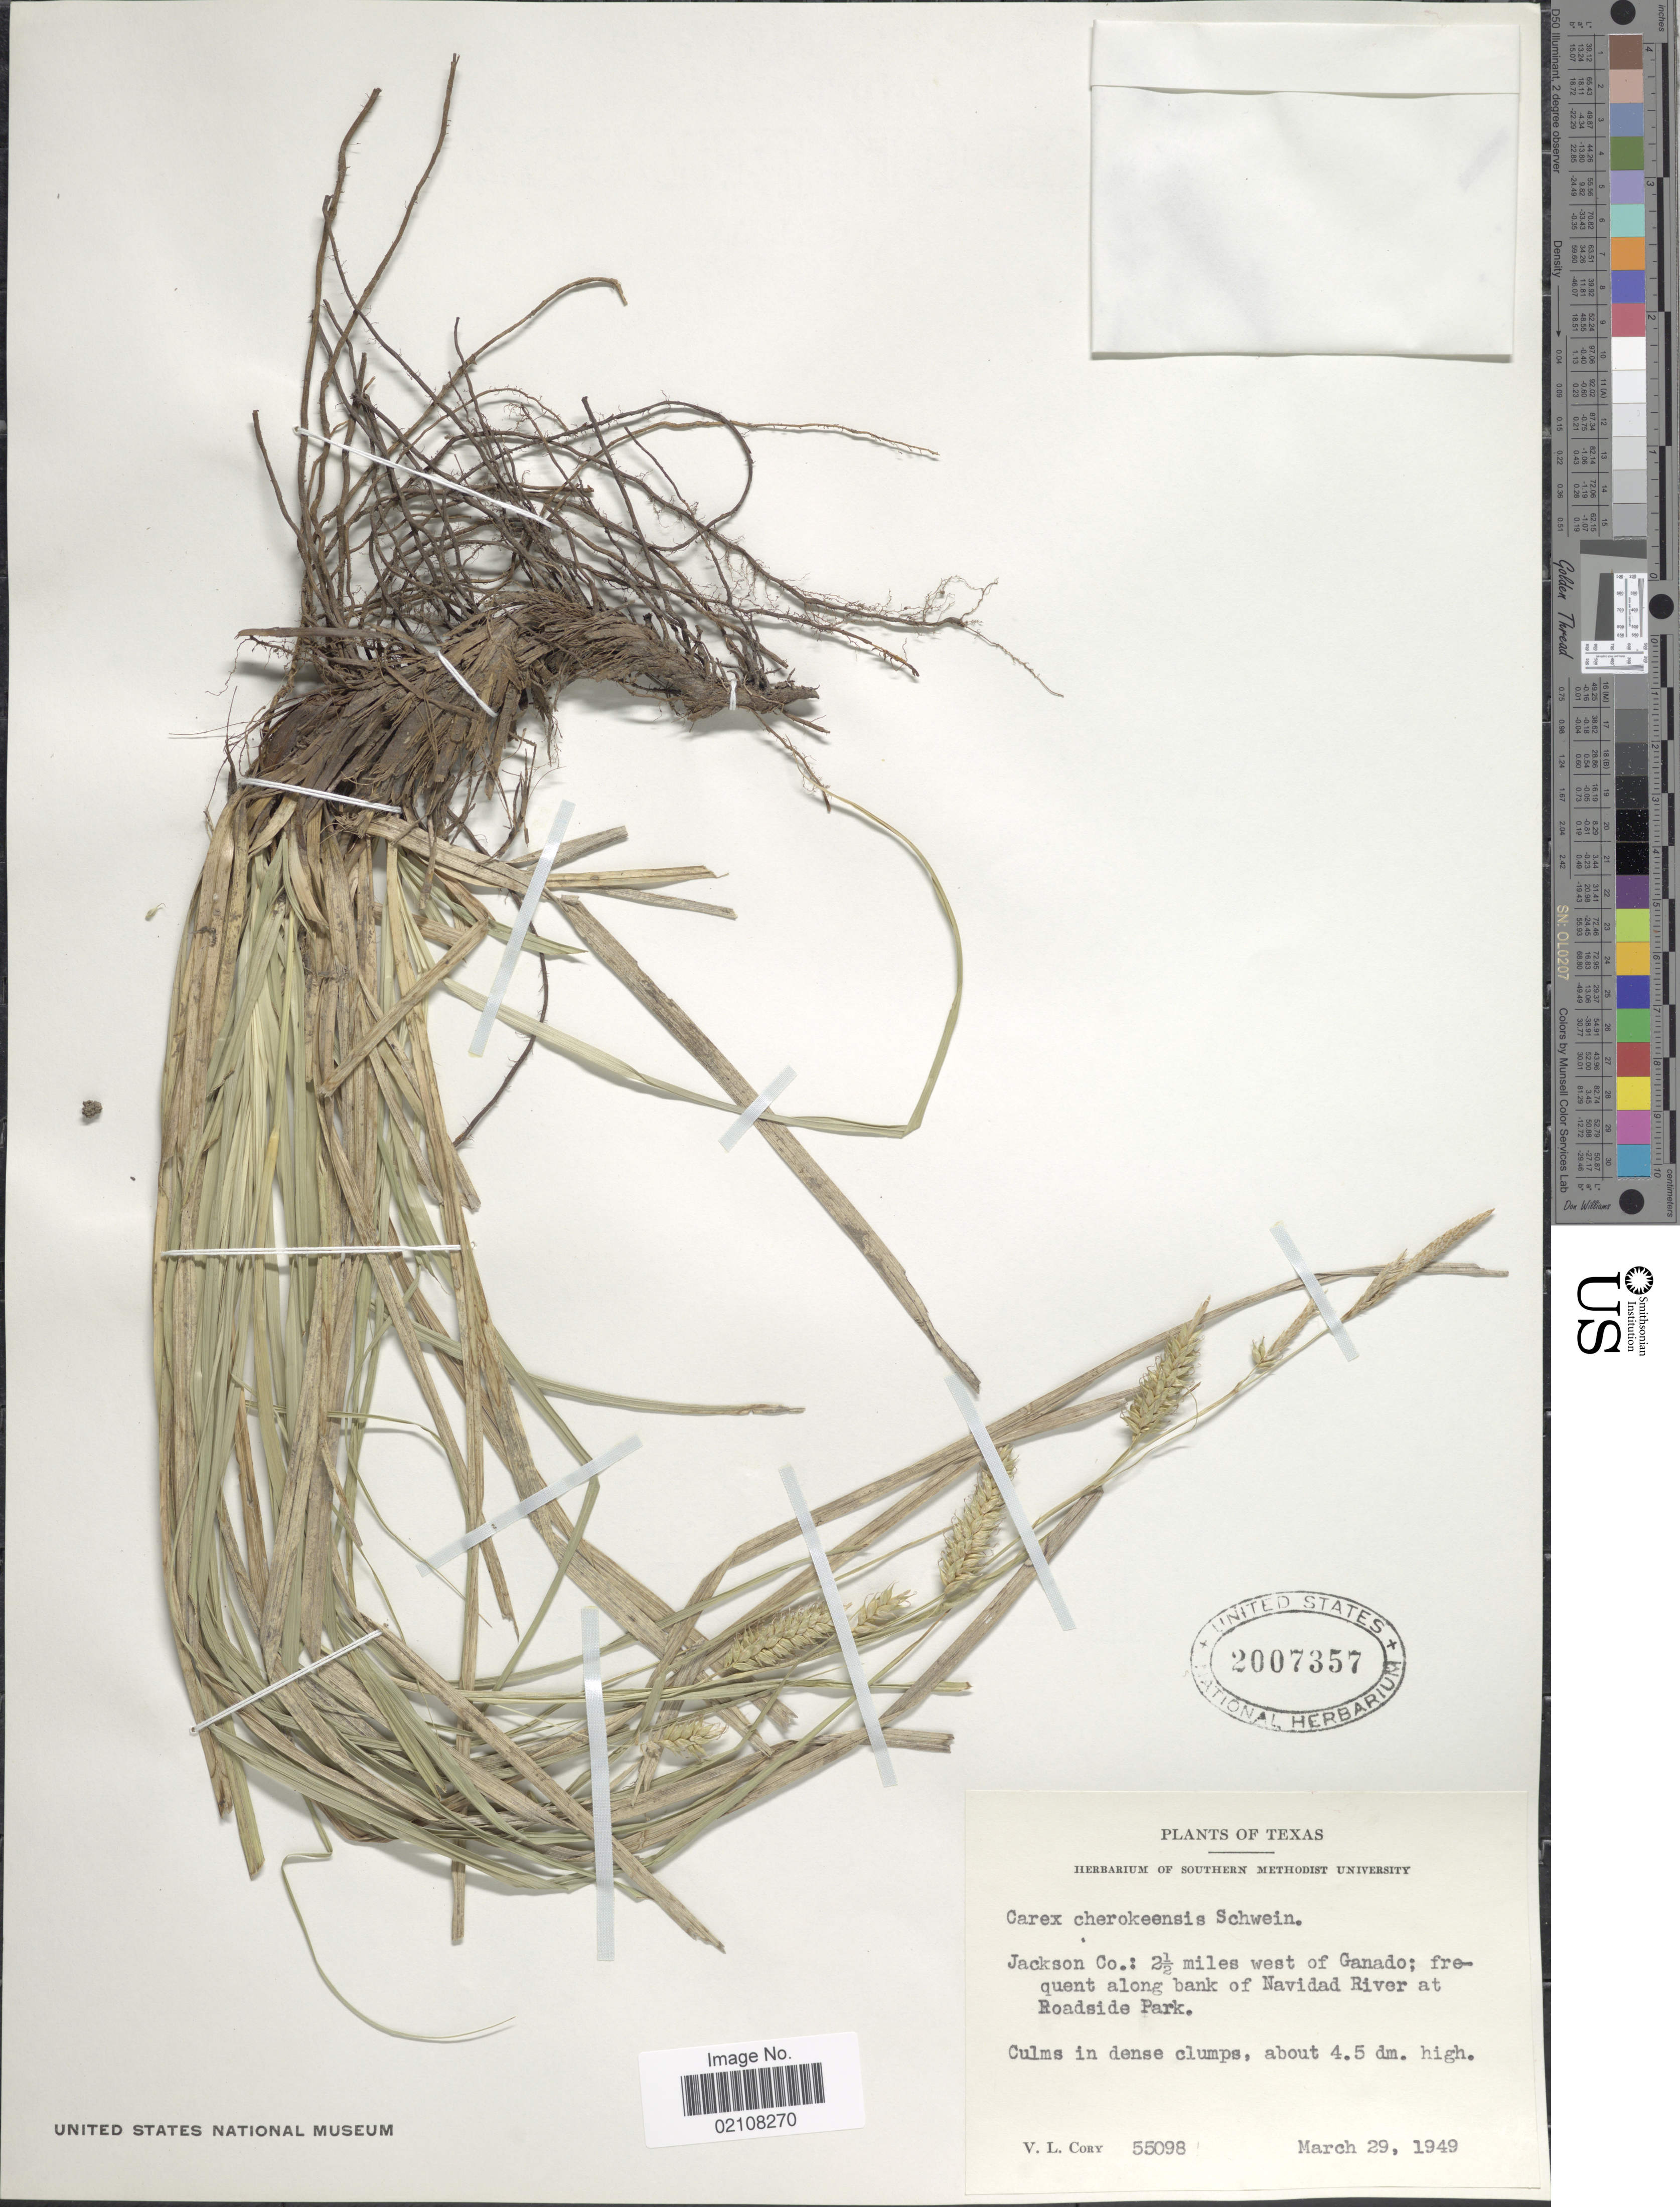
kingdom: Plantae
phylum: Tracheophyta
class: Liliopsida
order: Poales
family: Cyperaceae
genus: Carex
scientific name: Carex cherokeensis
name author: Schwein.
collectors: V. Cory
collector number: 55098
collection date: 1949-03-29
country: United States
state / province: Texas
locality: Jackson Co.: 2½ miles west of Ganado, frequent along bank of Navidad River at Roadside Park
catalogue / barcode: US 2007357